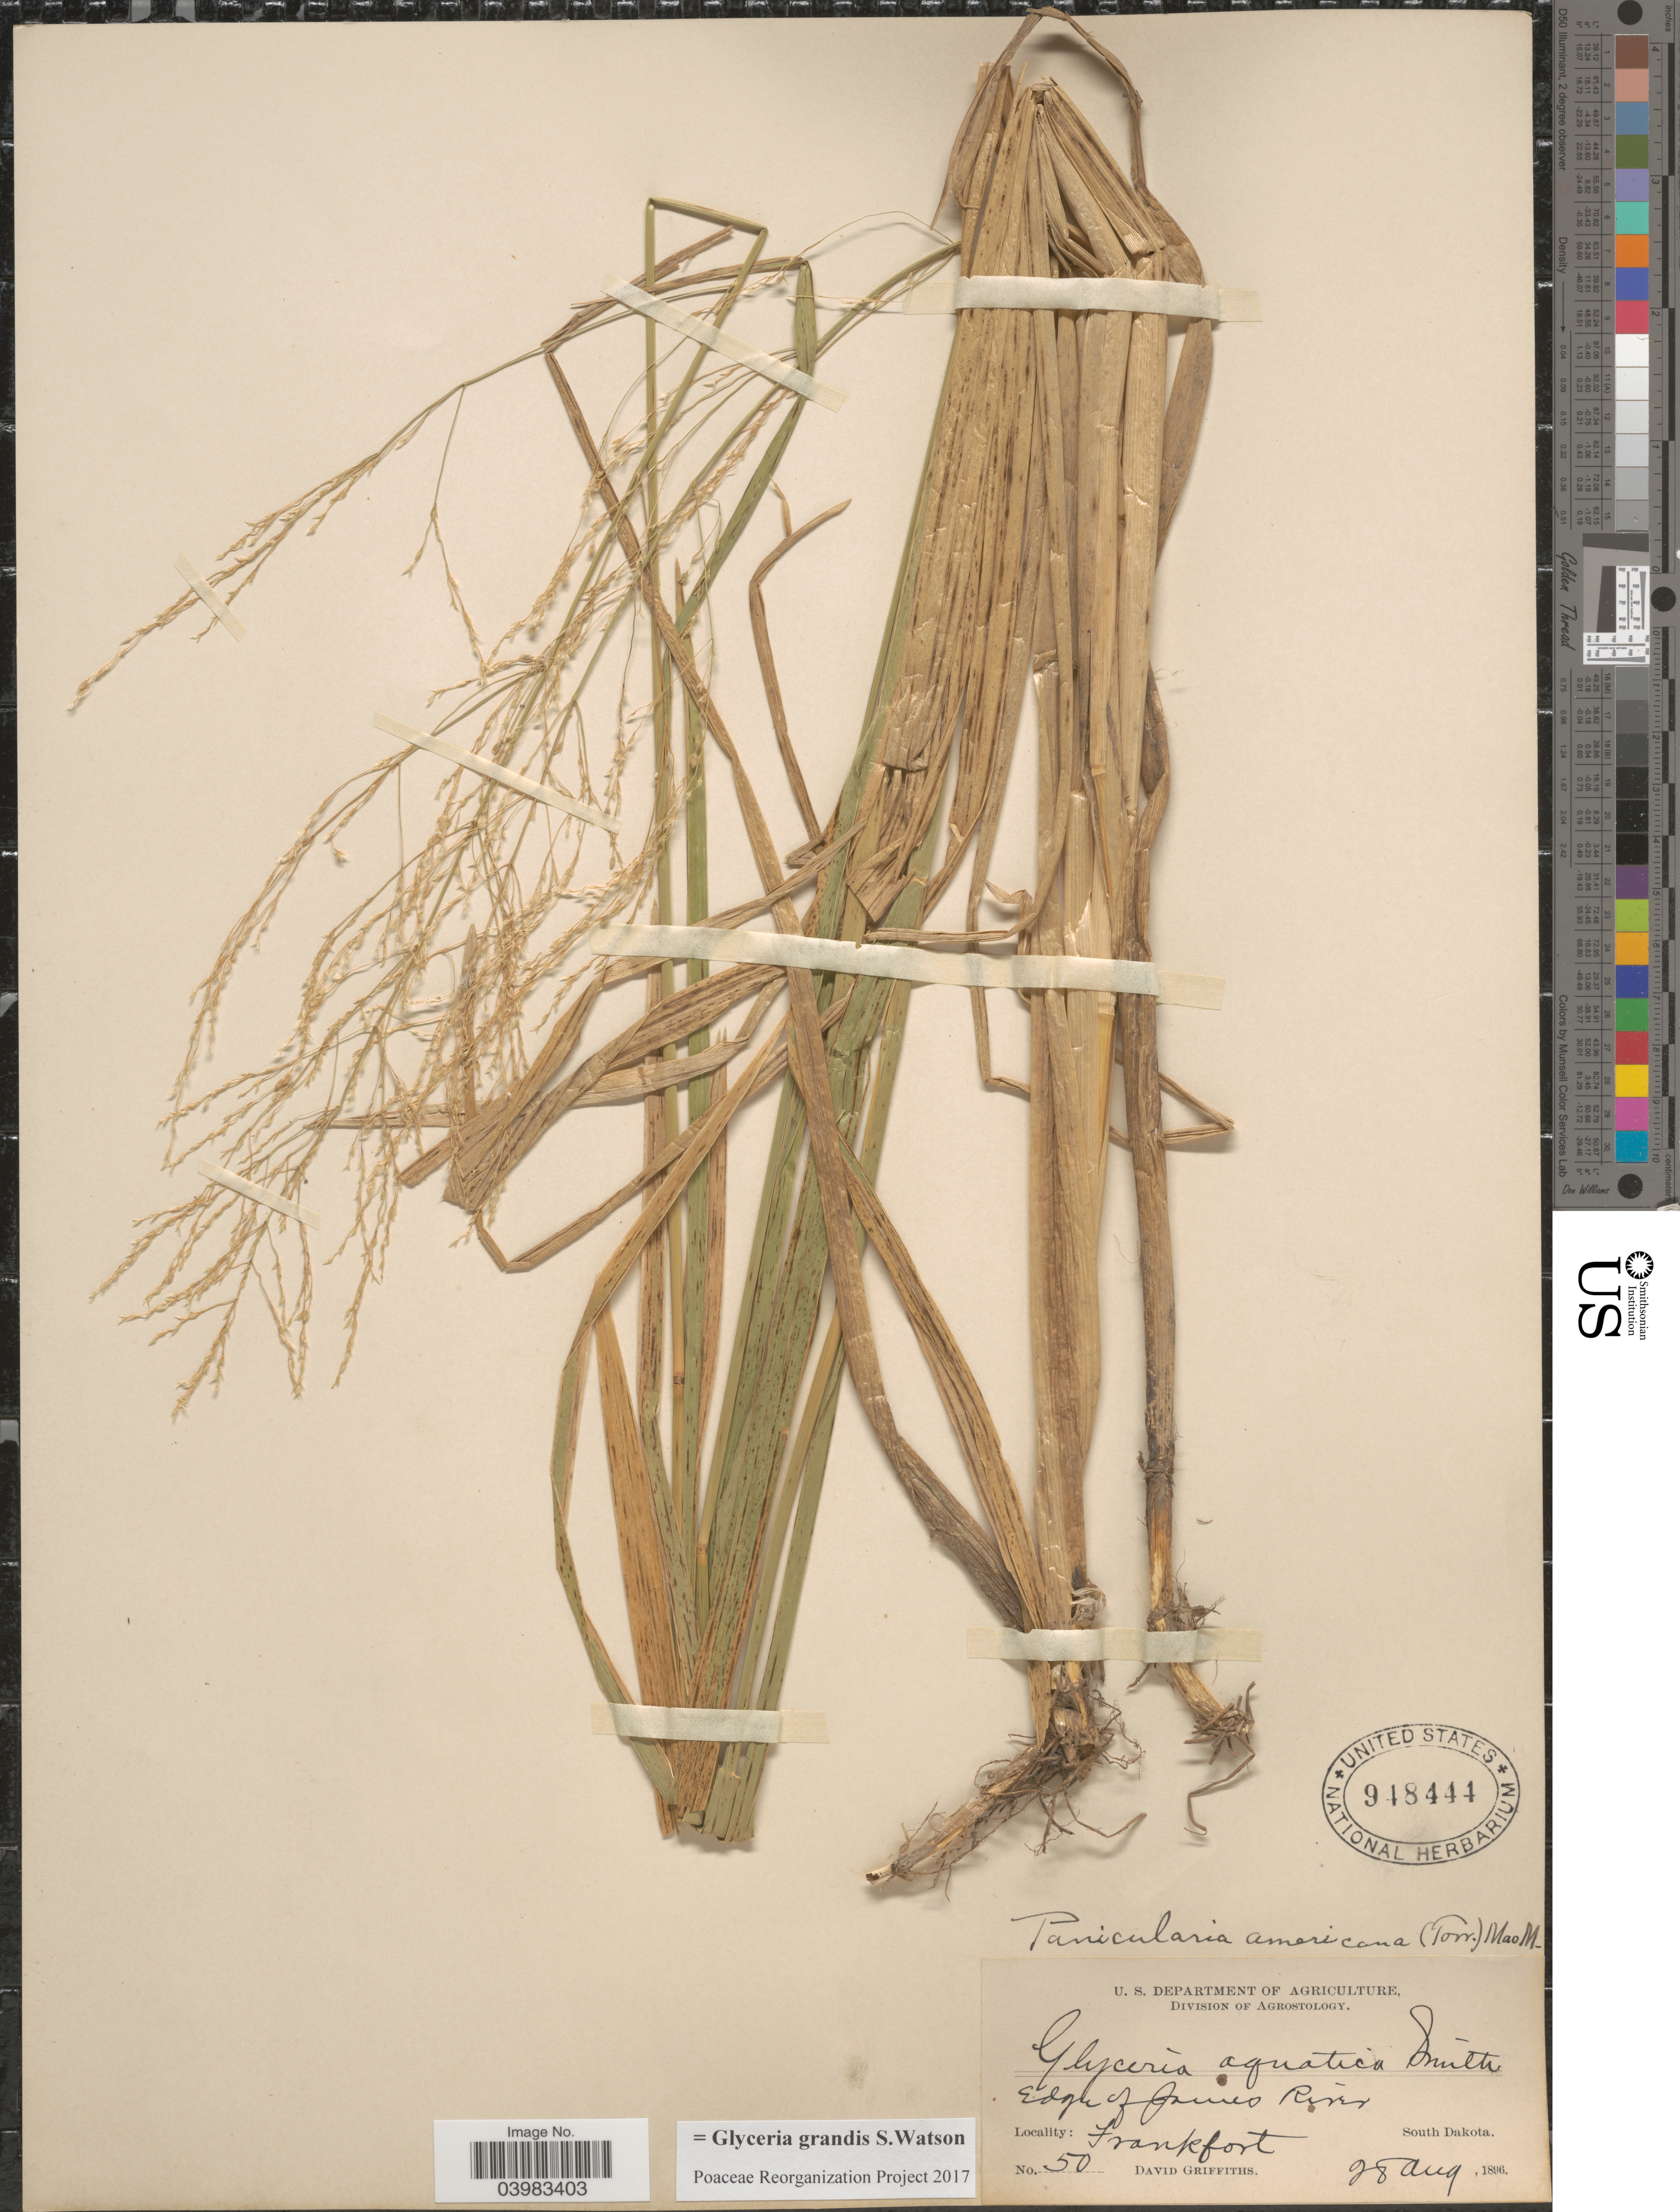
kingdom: Plantae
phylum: Tracheophyta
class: Liliopsida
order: Poales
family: Poaceae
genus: Glyceria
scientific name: Glyceria grandis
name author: S. Watson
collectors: D. Griffiths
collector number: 50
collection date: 1896-08-28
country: United States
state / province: South Dakota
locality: Edge of James River. Frankfort.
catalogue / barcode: US 948444